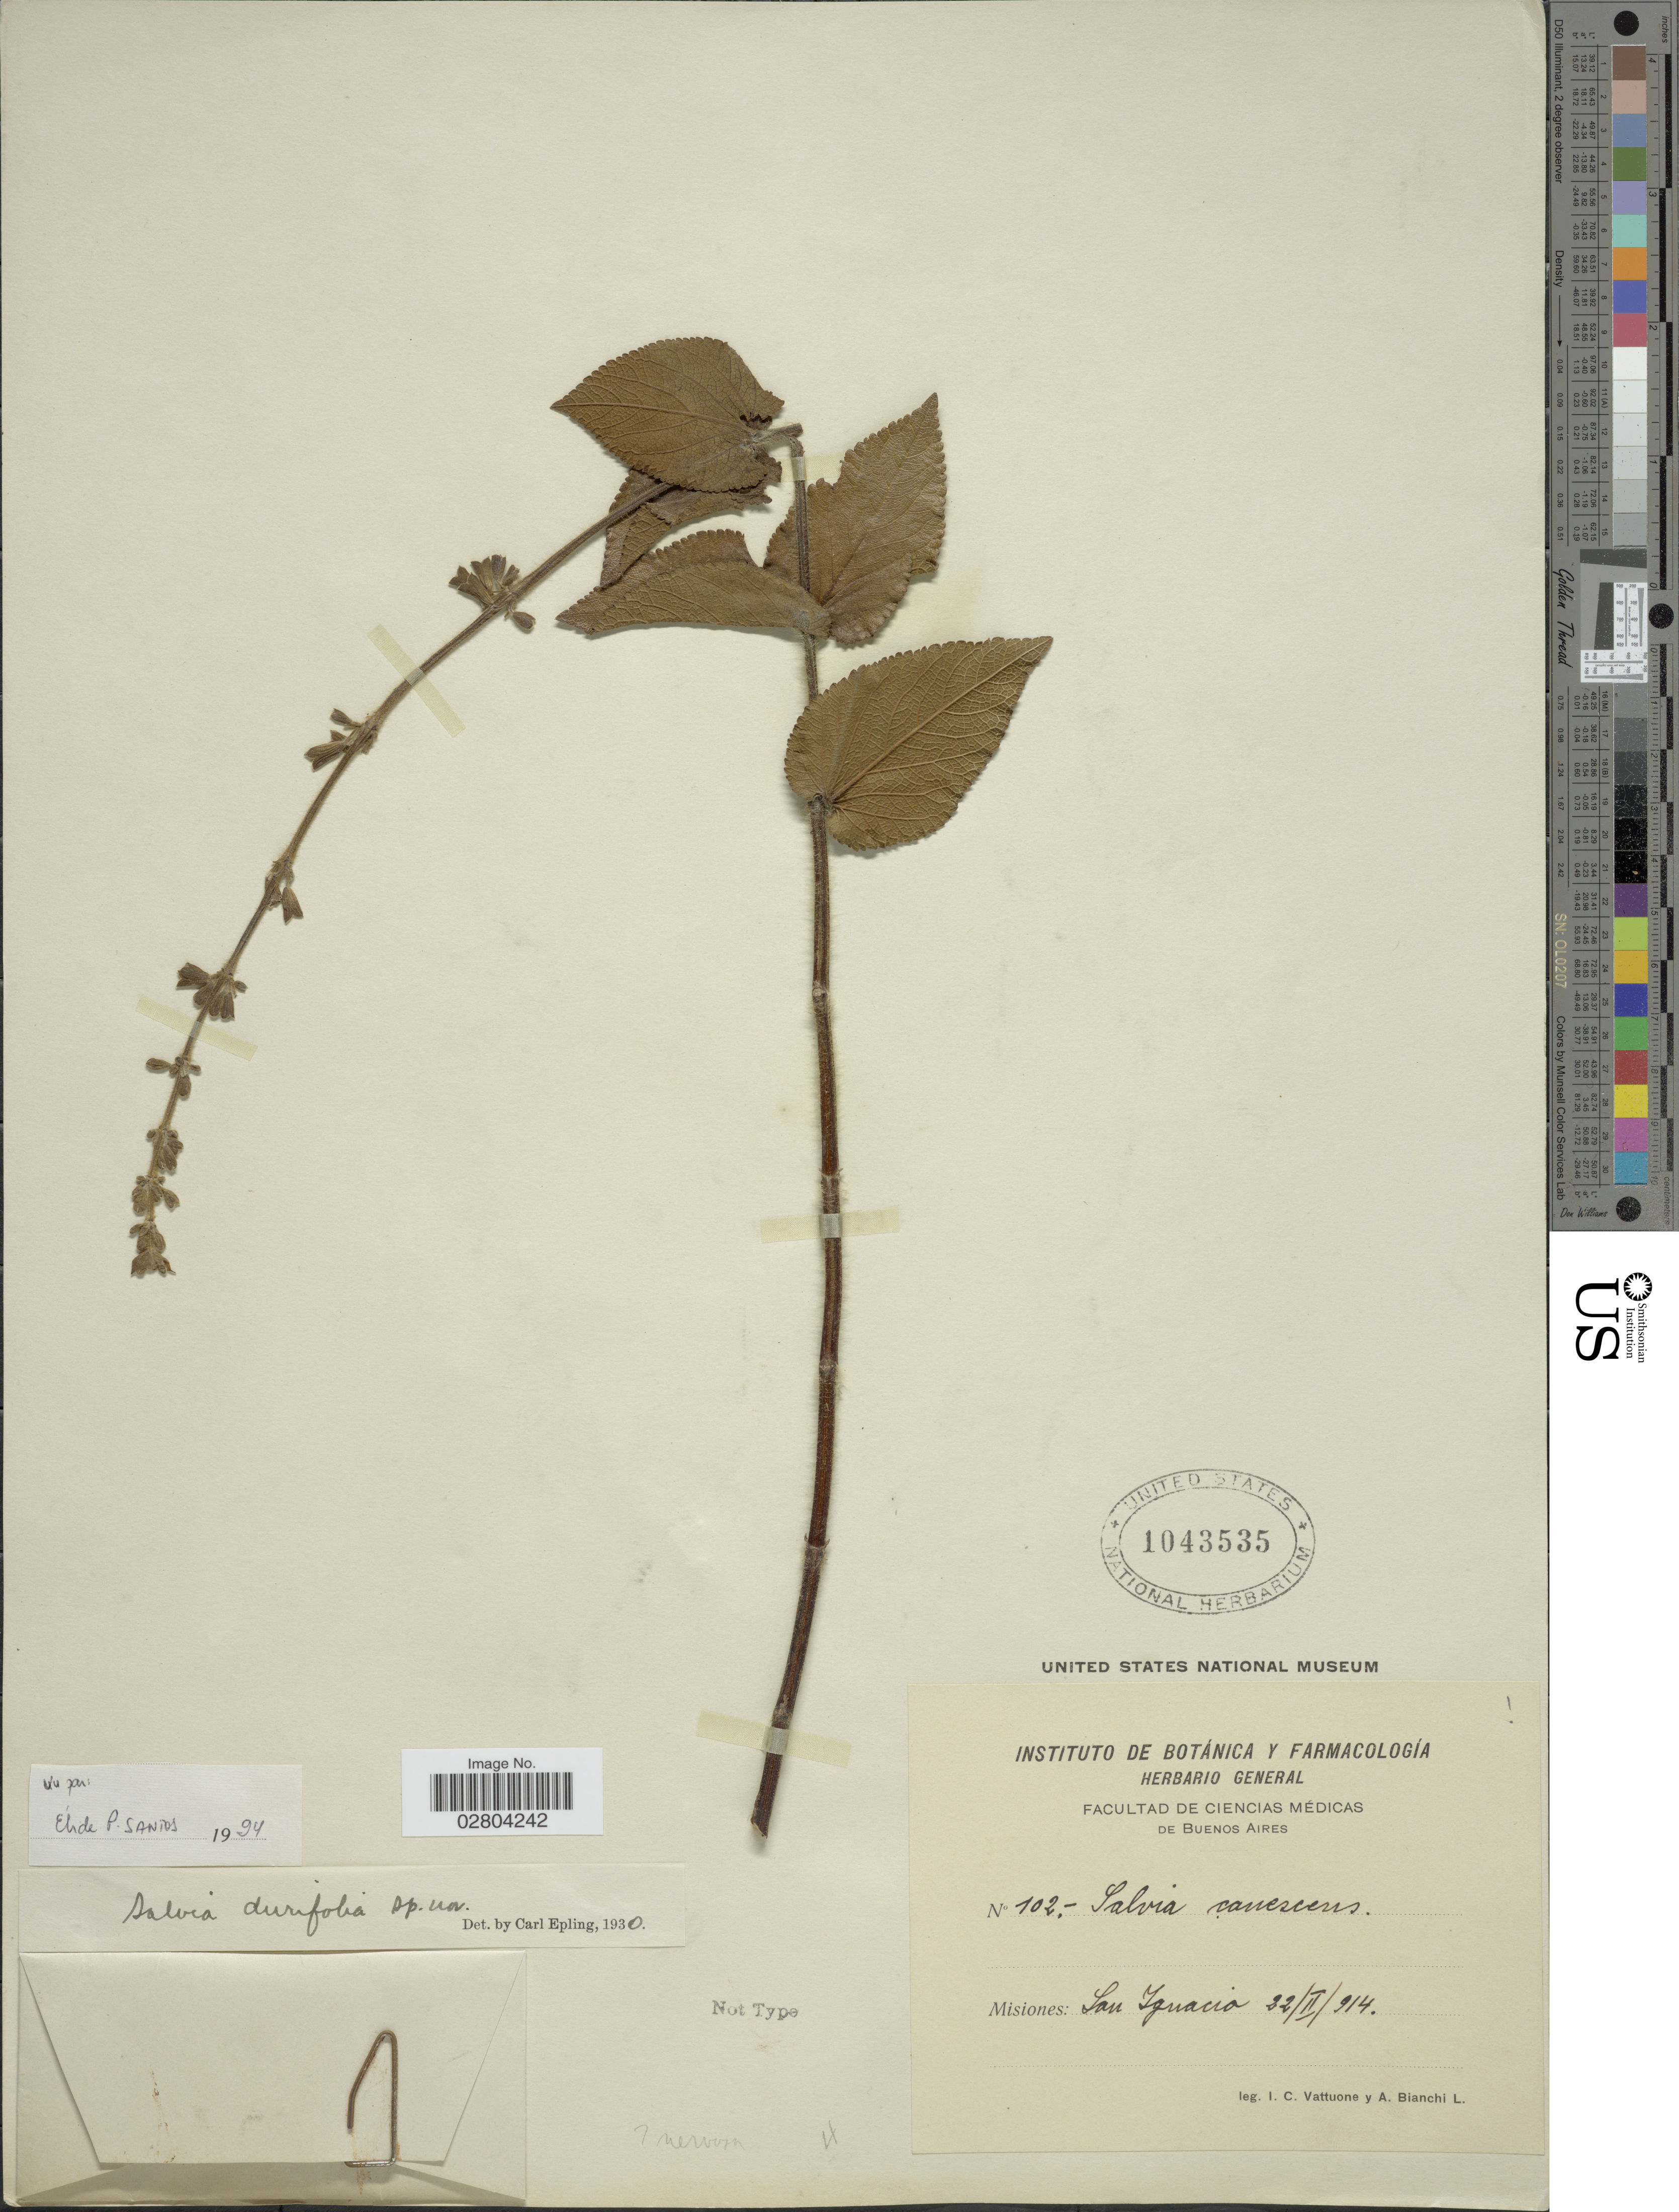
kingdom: Plantae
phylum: Tracheophyta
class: Magnoliopsida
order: Lamiales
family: Lamiaceae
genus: Salvia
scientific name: Salvia durifolia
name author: Epling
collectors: I. Vattuone & A. Bianchi L.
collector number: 102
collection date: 1914-02-22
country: Argentina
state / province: Misiones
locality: San Ignacio.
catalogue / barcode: US 1043535